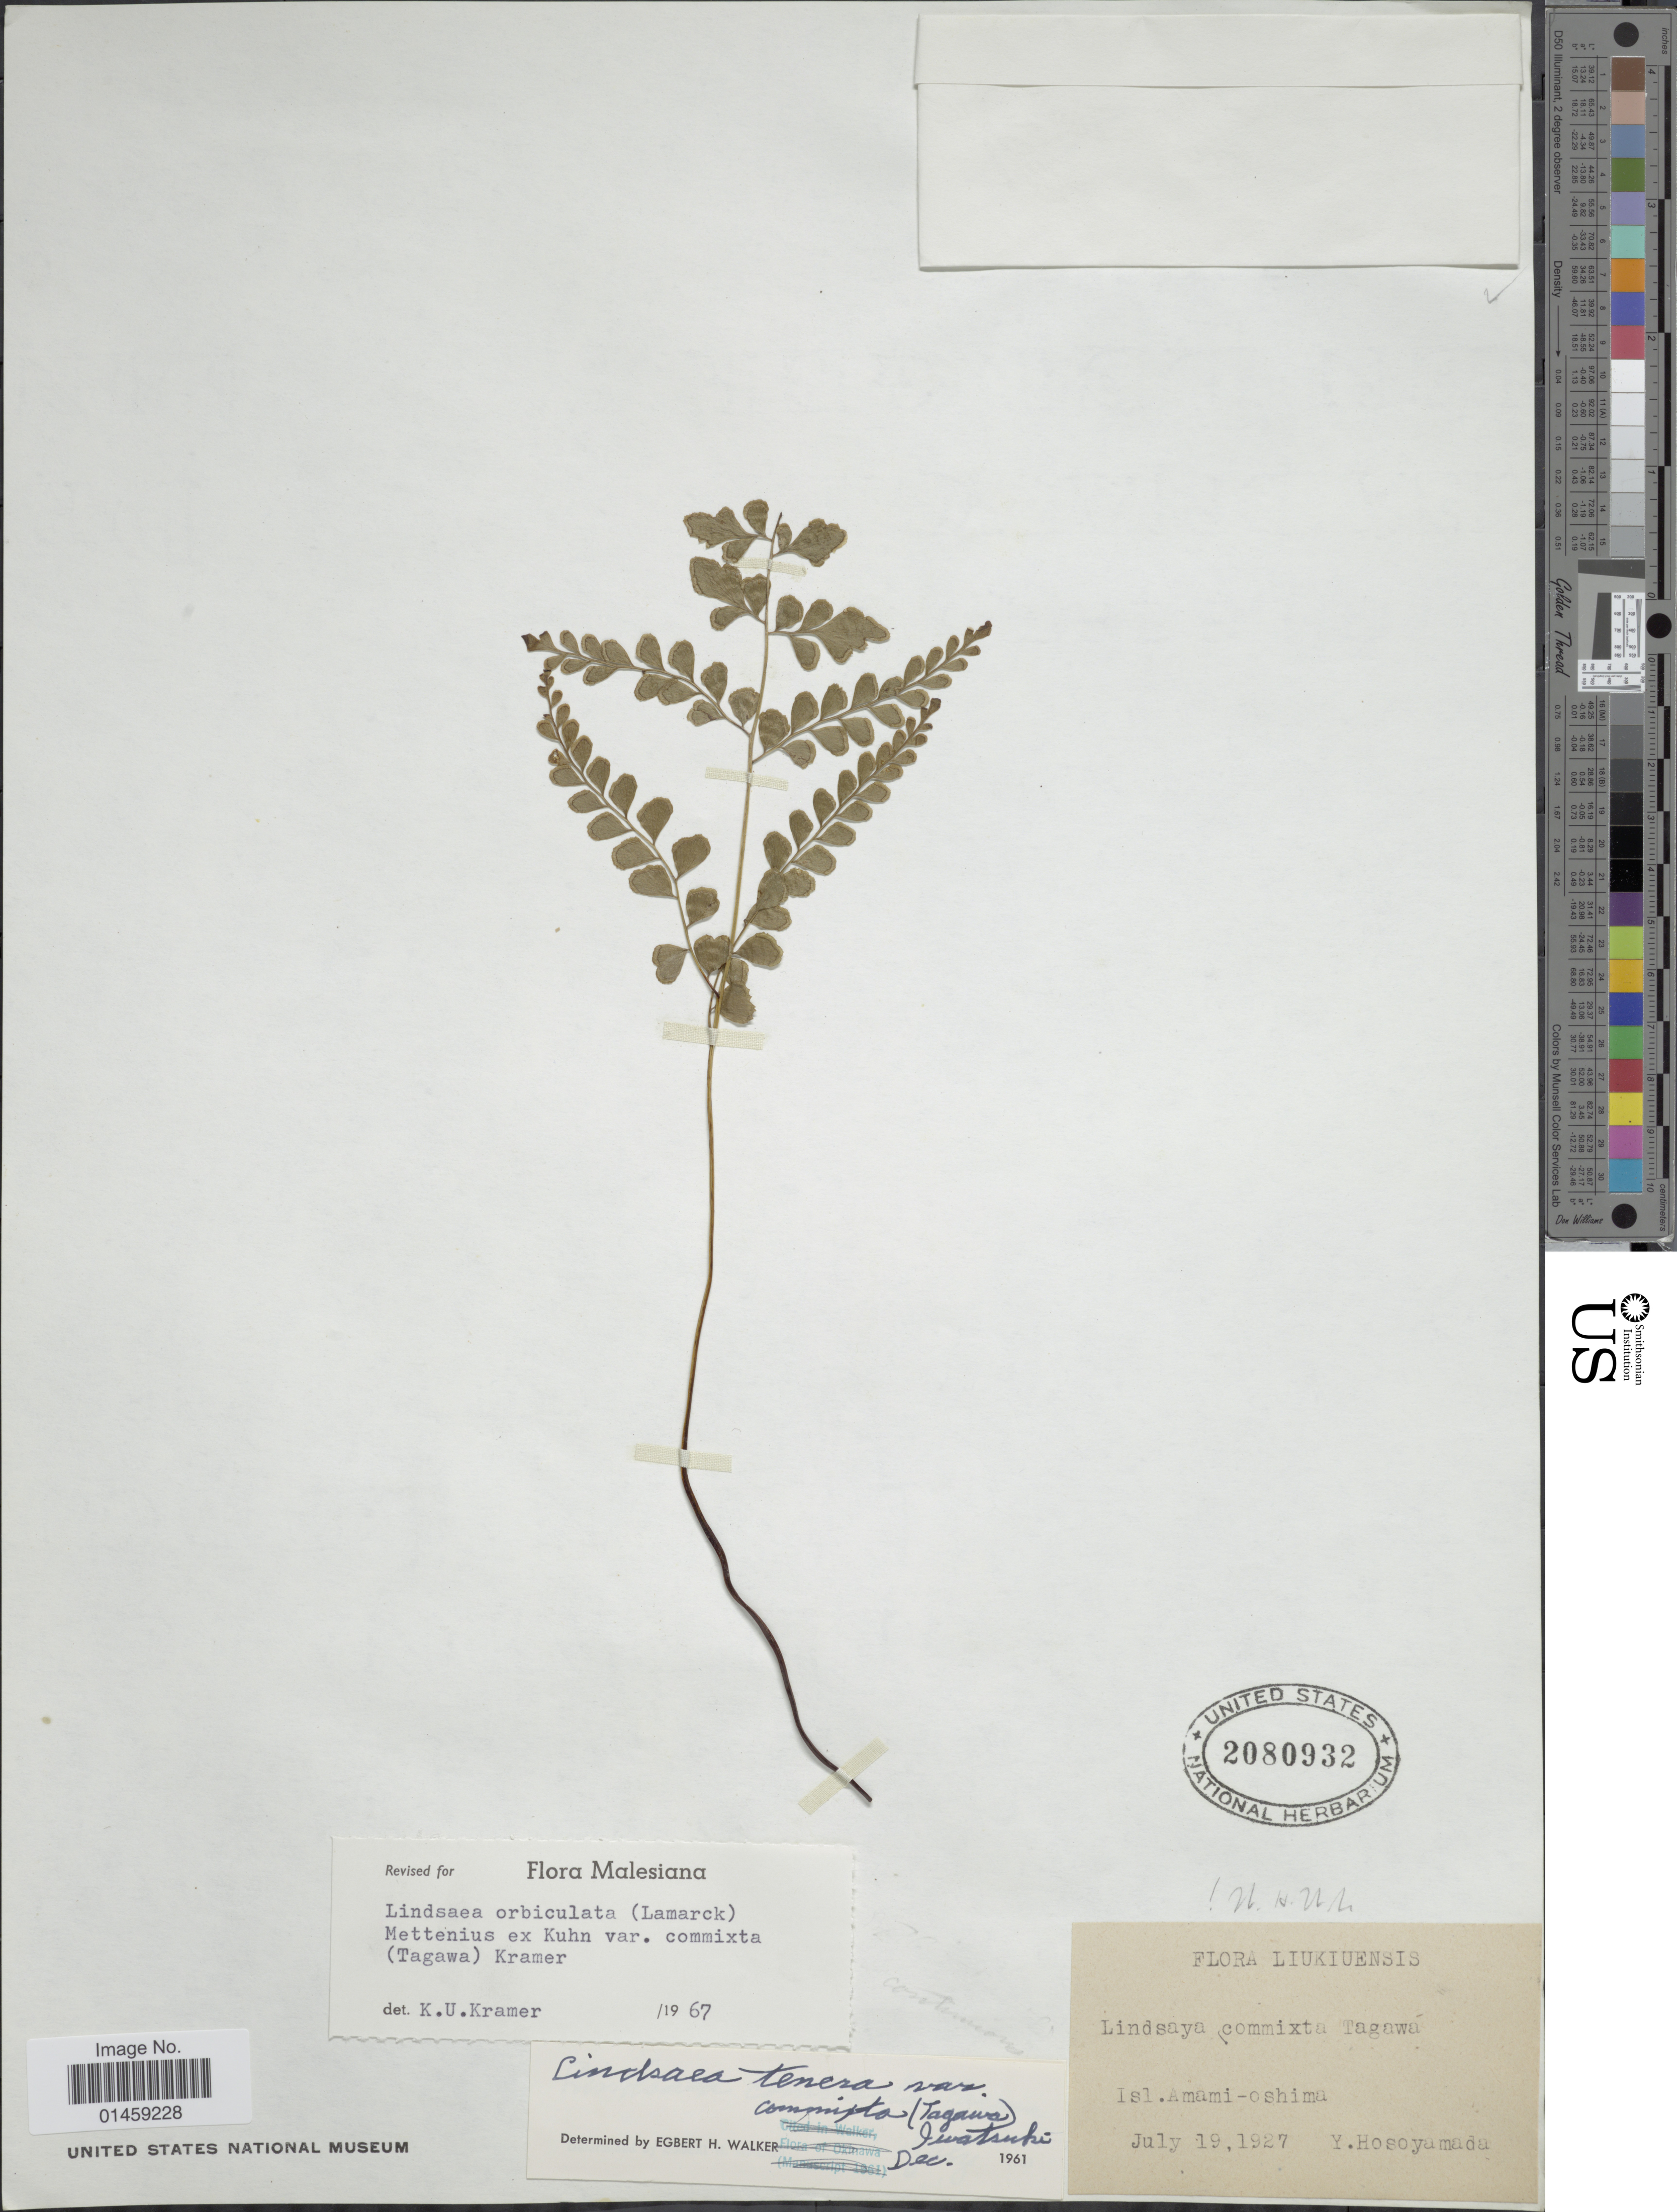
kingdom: Plantae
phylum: Tracheophyta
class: Polypodiopsida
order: Polypodiales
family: Lindsaeaceae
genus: Lindsaea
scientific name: Lindsaea orbiculata var. commixta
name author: (Tagawa) K.U. Kramer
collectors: Y. Hosoyamada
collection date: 1927-07-19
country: Japan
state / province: Okinawa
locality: Liukiuensis. Isl. Amami-oshima.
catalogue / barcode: US 2080932